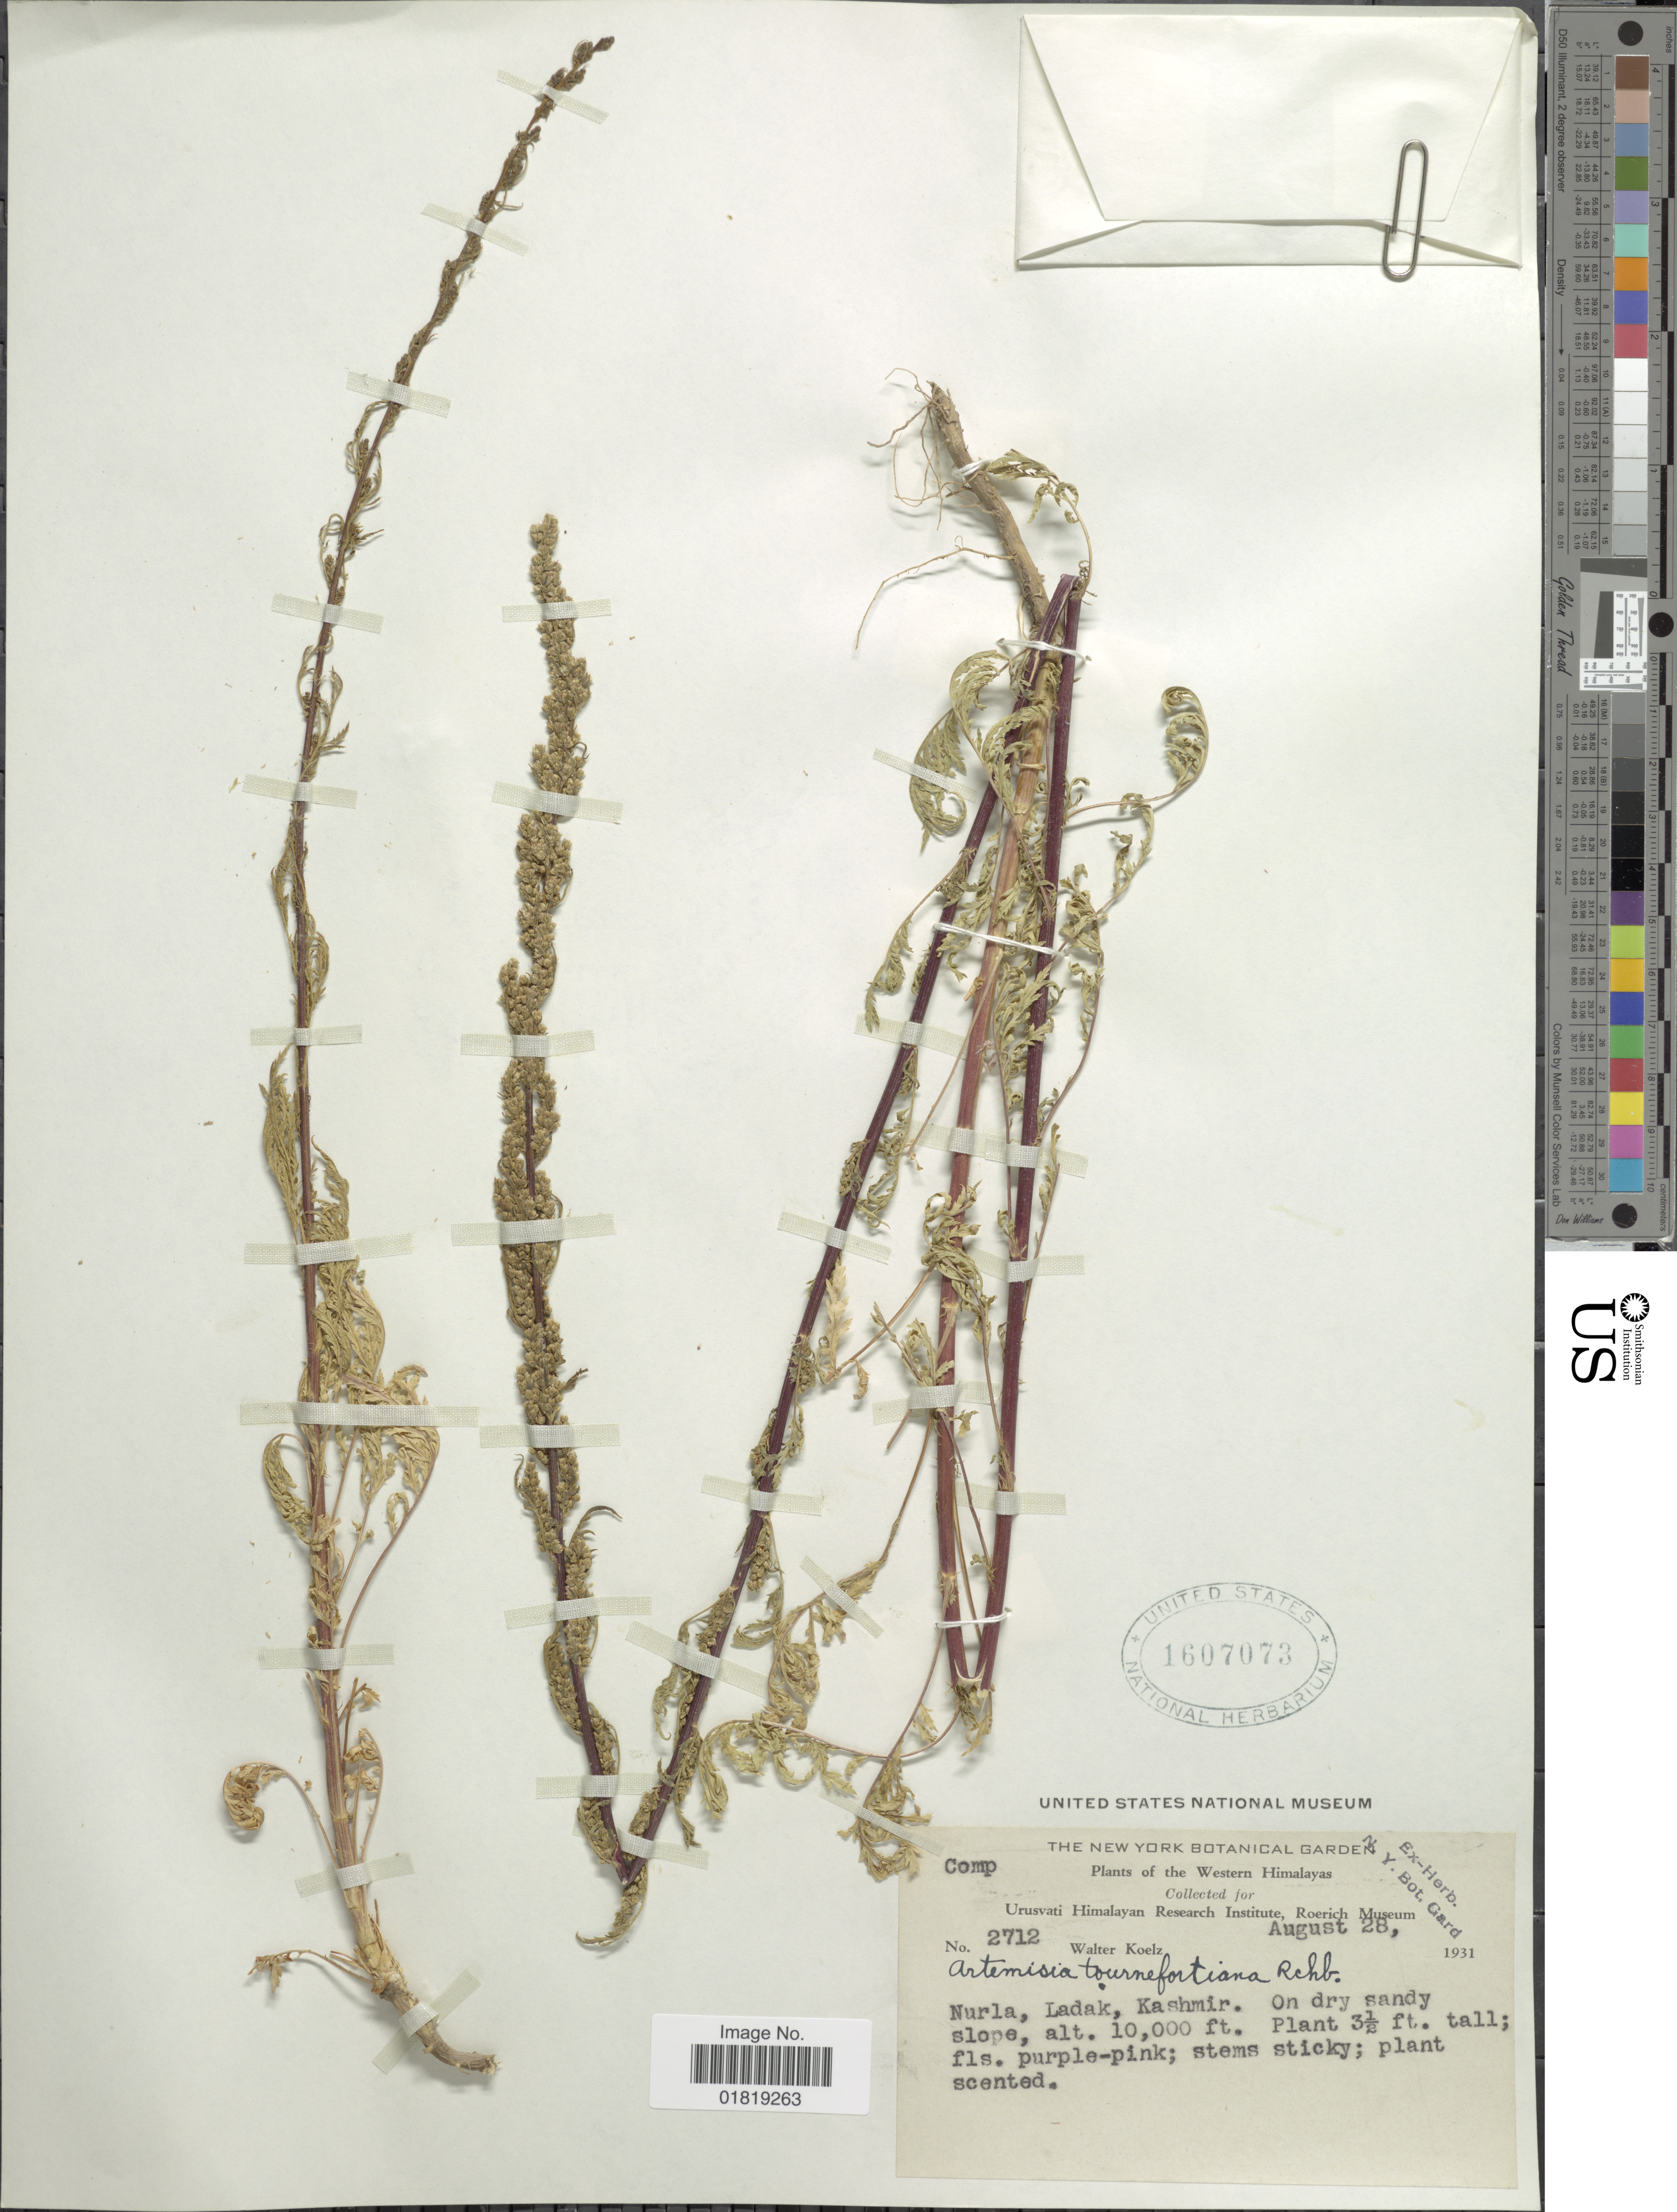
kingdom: Plantae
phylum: Tracheophyta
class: Magnoliopsida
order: Asterales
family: Asteraceae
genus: Artemisia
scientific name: Artemisia tournefortiana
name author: Rchb. f.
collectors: W. N. Koelz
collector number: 2712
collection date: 1931-08-28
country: India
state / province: Ladakh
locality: Western Himalayas, Nurla, Ladak, Kashmir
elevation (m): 3048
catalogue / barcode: US 1607073